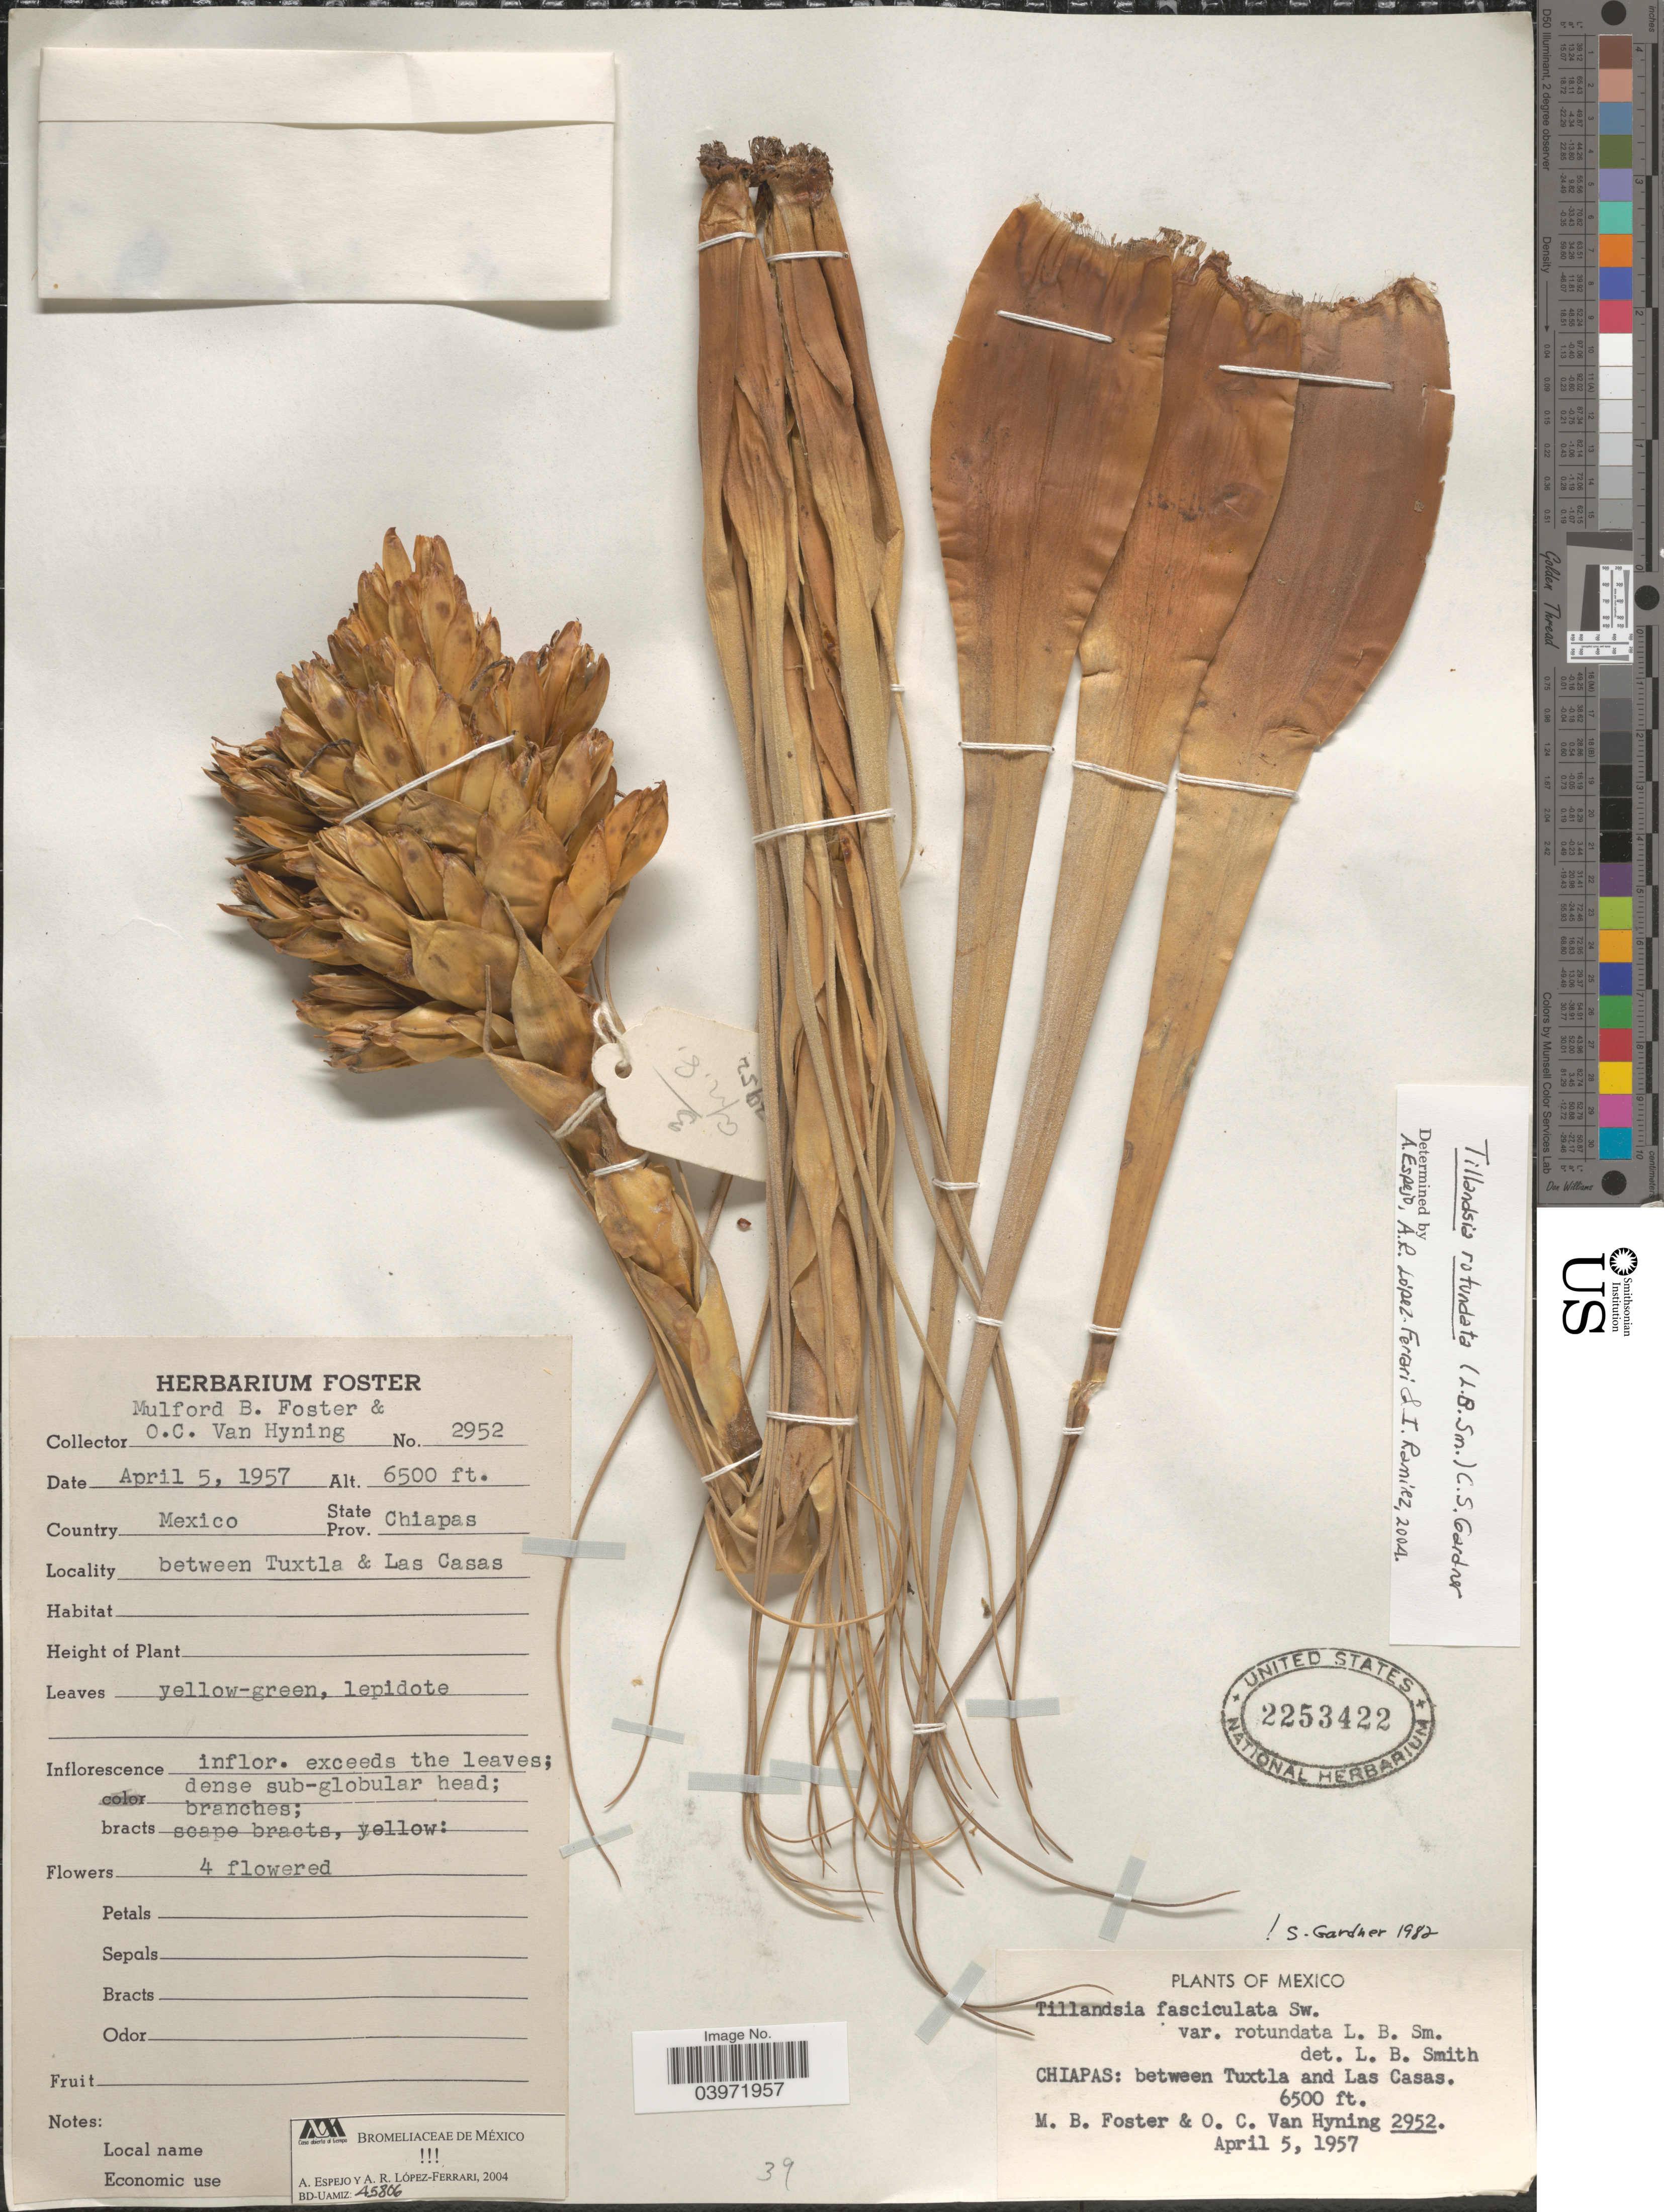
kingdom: Plantae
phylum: Tracheophyta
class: Liliopsida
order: Poales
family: Bromeliaceae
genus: Tillandsia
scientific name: Tillandsia pringlei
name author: S. Watson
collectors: M. B. Foster & O. Van Hyning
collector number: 2952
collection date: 1957-04-05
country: Mexico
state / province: Chiapas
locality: Between Tuxtla and Las Casas.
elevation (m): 1981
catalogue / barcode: US 2253422